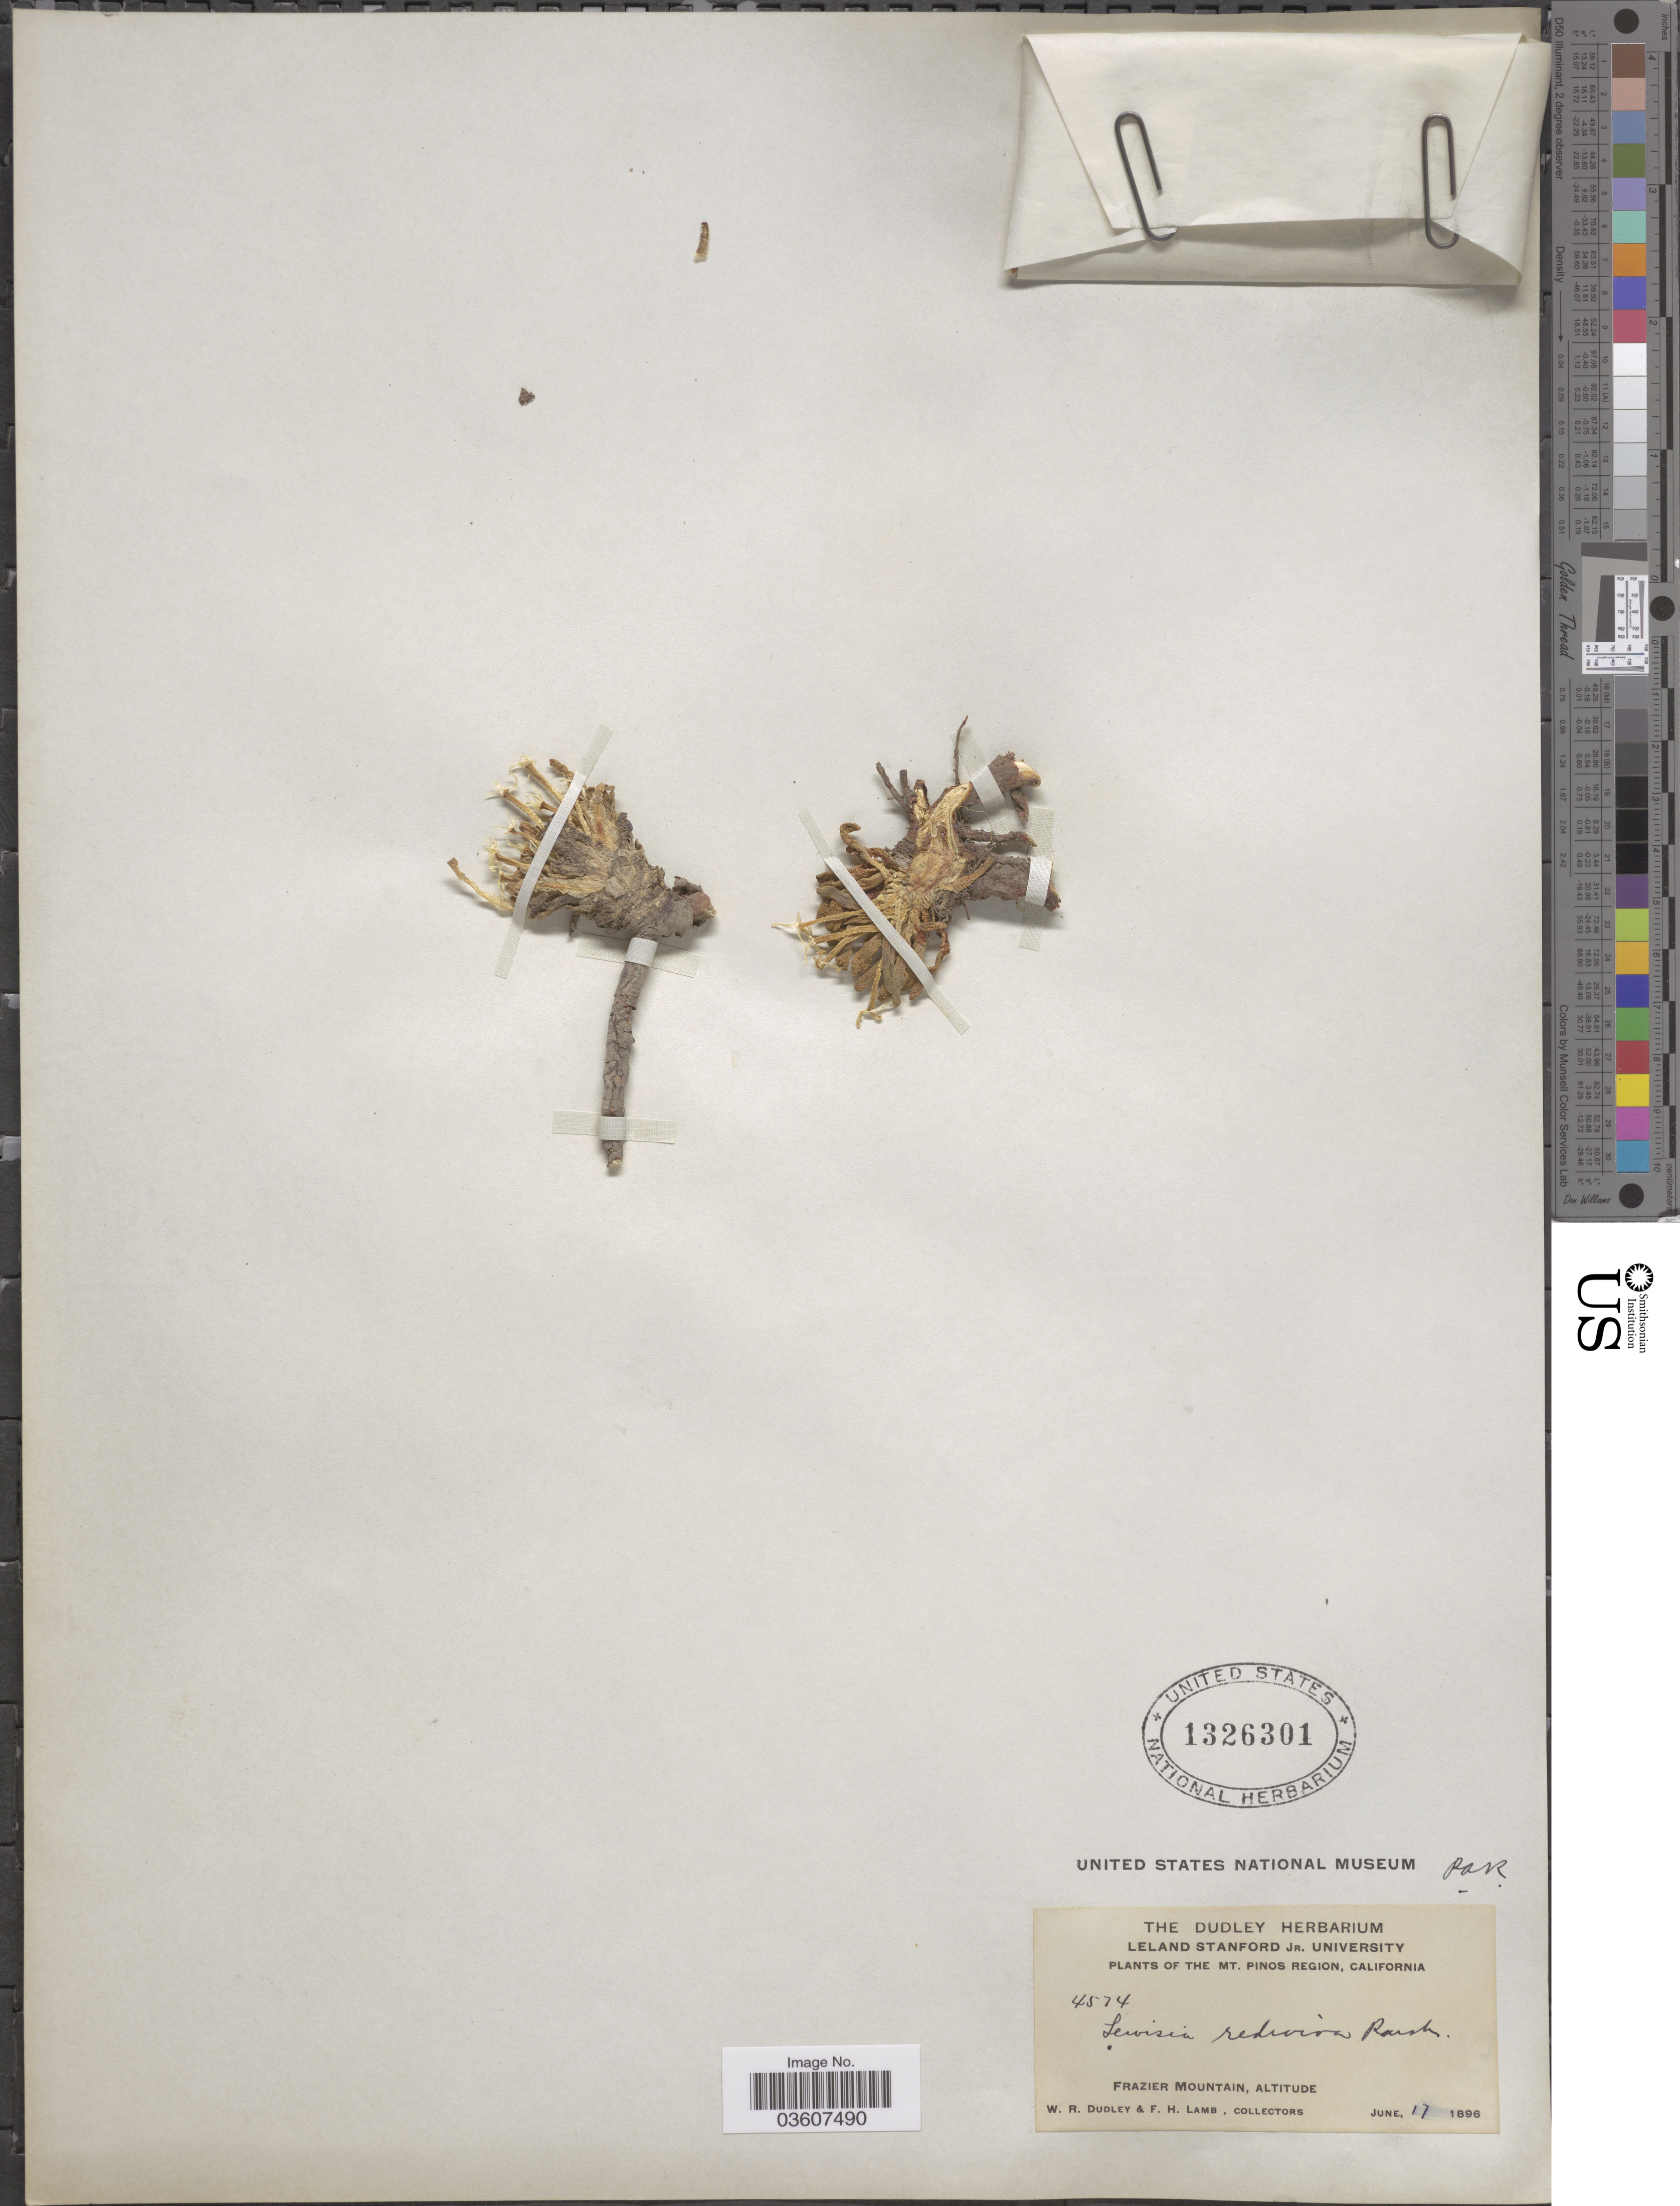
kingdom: Plantae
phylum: Tracheophyta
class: Magnoliopsida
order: Caryophyllales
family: Montiaceae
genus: Lewisia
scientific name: Lewisia rediviva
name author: Pursh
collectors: W. Dudley & F. H. Lamb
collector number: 4574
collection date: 1896-06-17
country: United States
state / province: California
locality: Mt. Pinos Region. Frazier Mountain.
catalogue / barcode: US 1326301